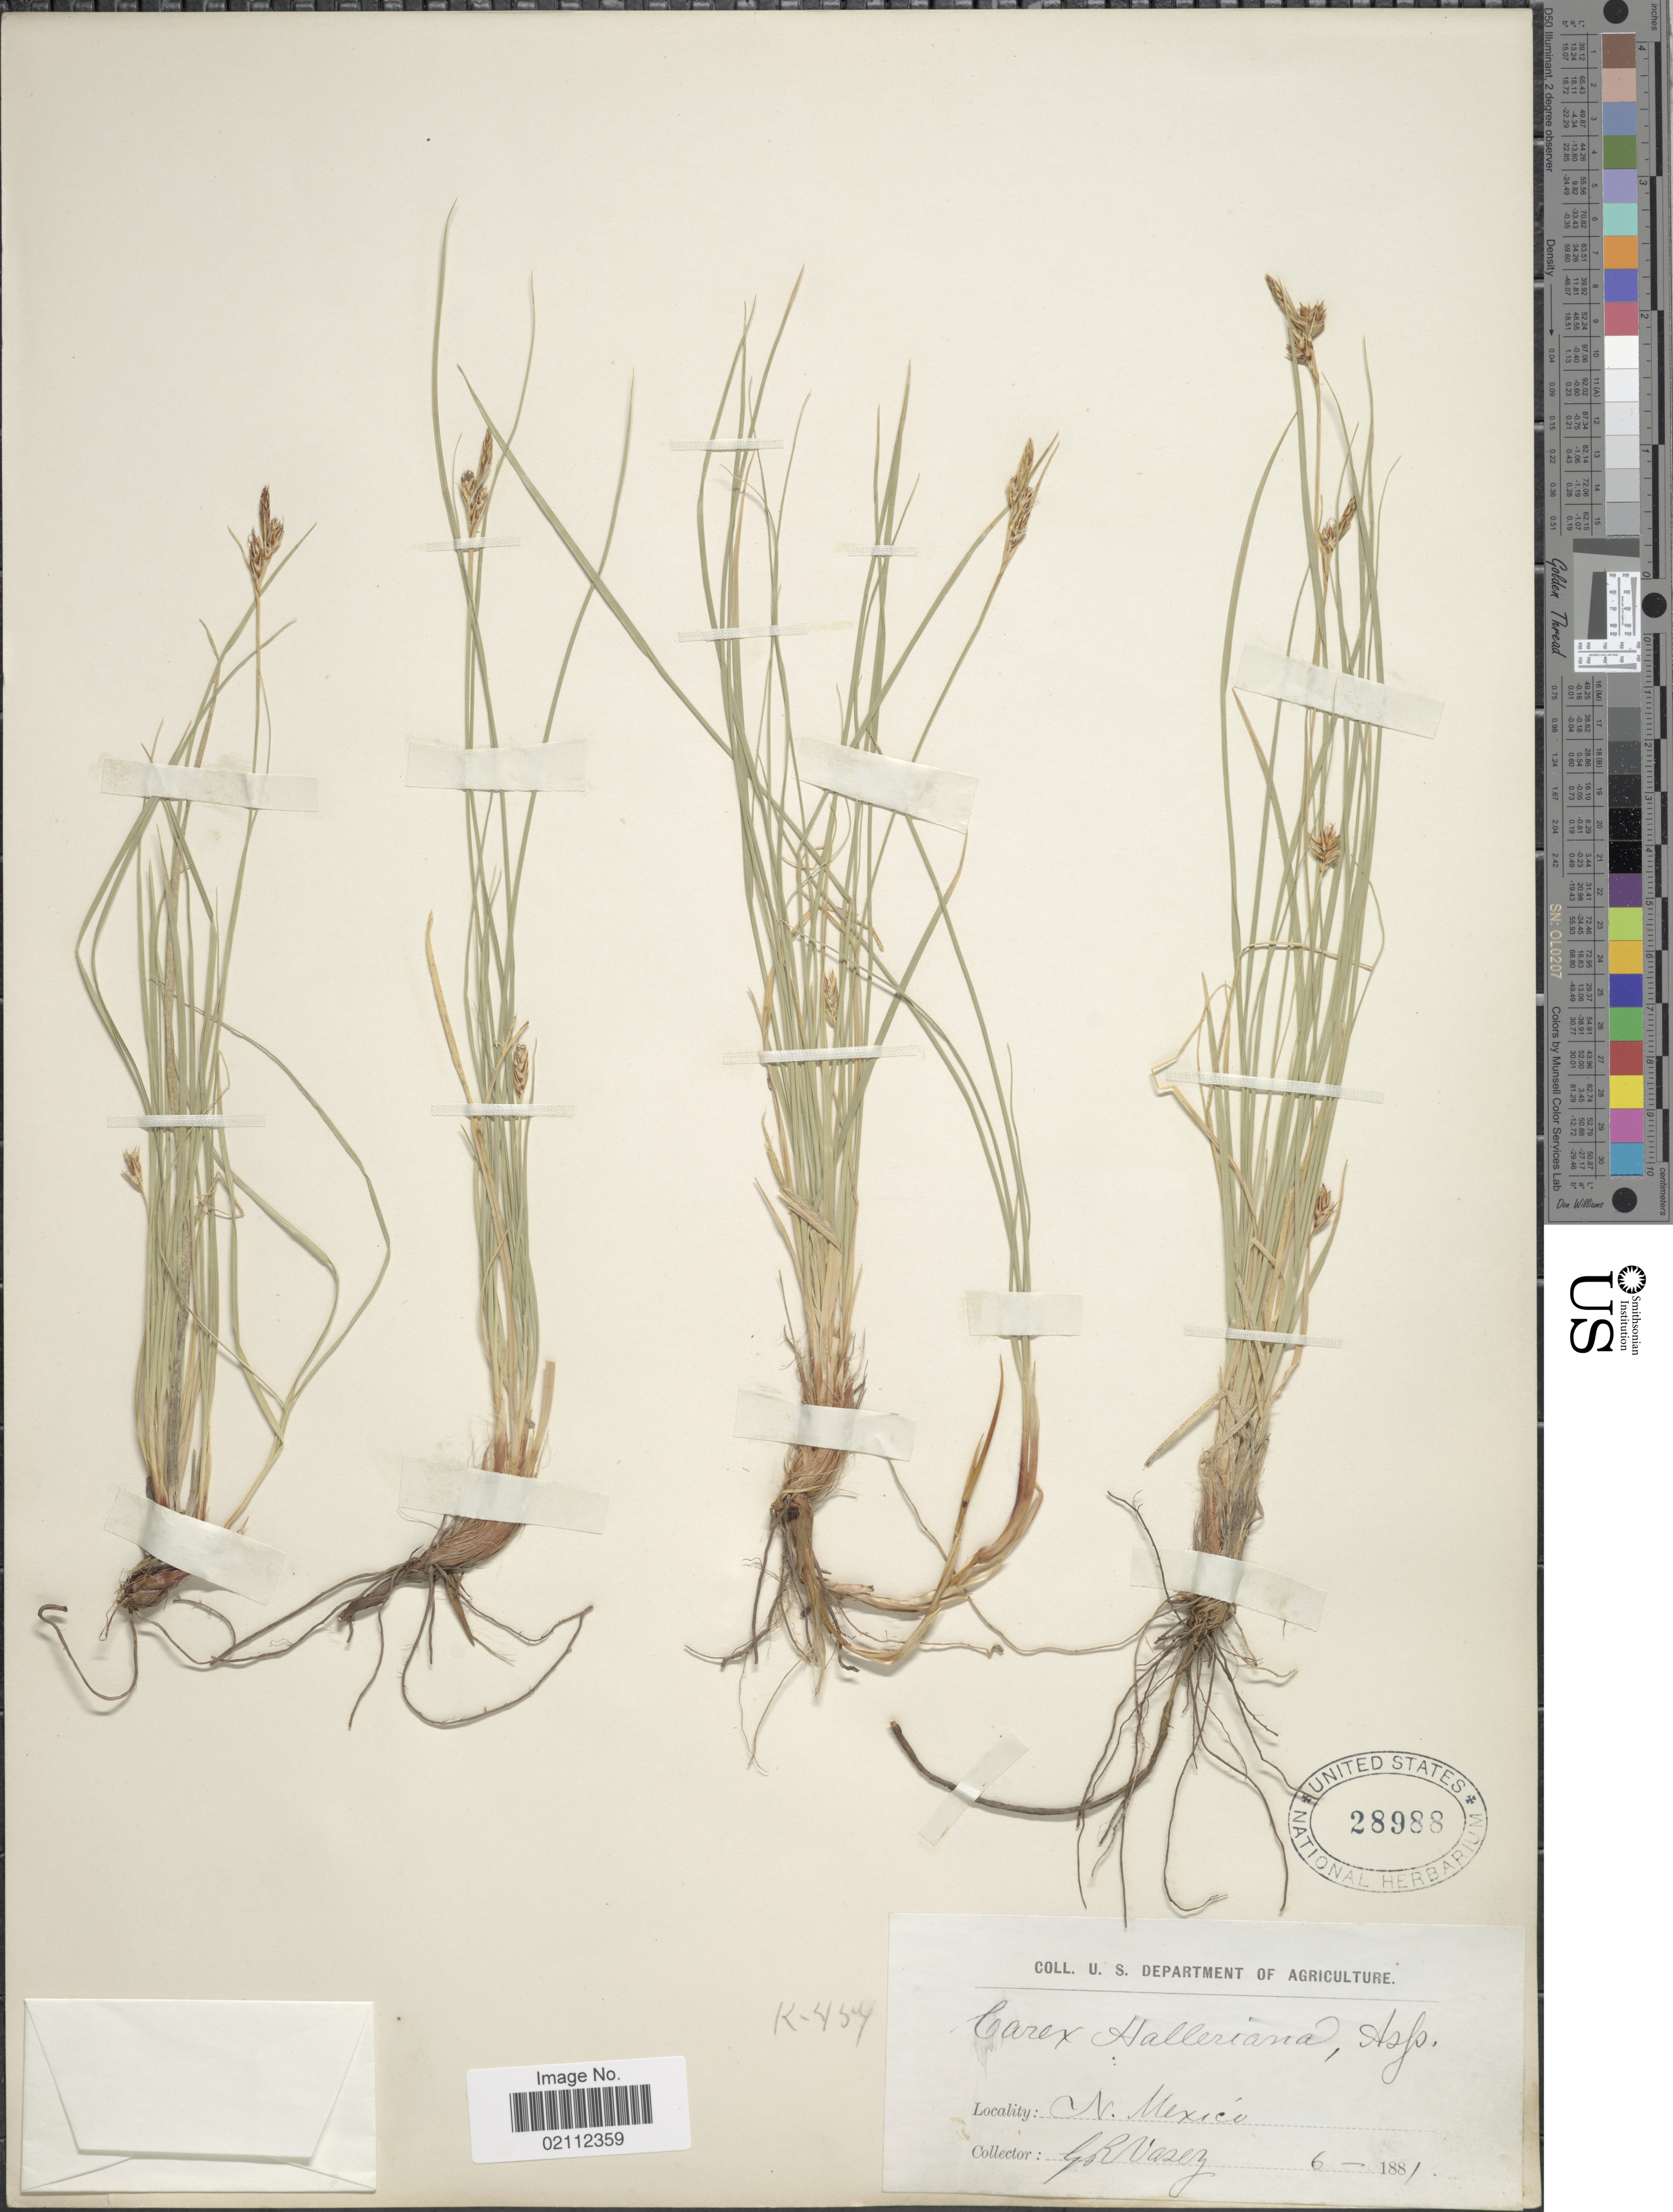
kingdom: Plantae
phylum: Tracheophyta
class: Liliopsida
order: Poales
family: Cyperaceae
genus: Carex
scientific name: Carex halleriana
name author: Asso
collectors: G. R. Vasey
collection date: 1881-06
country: United States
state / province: New Mexico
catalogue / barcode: US 28988